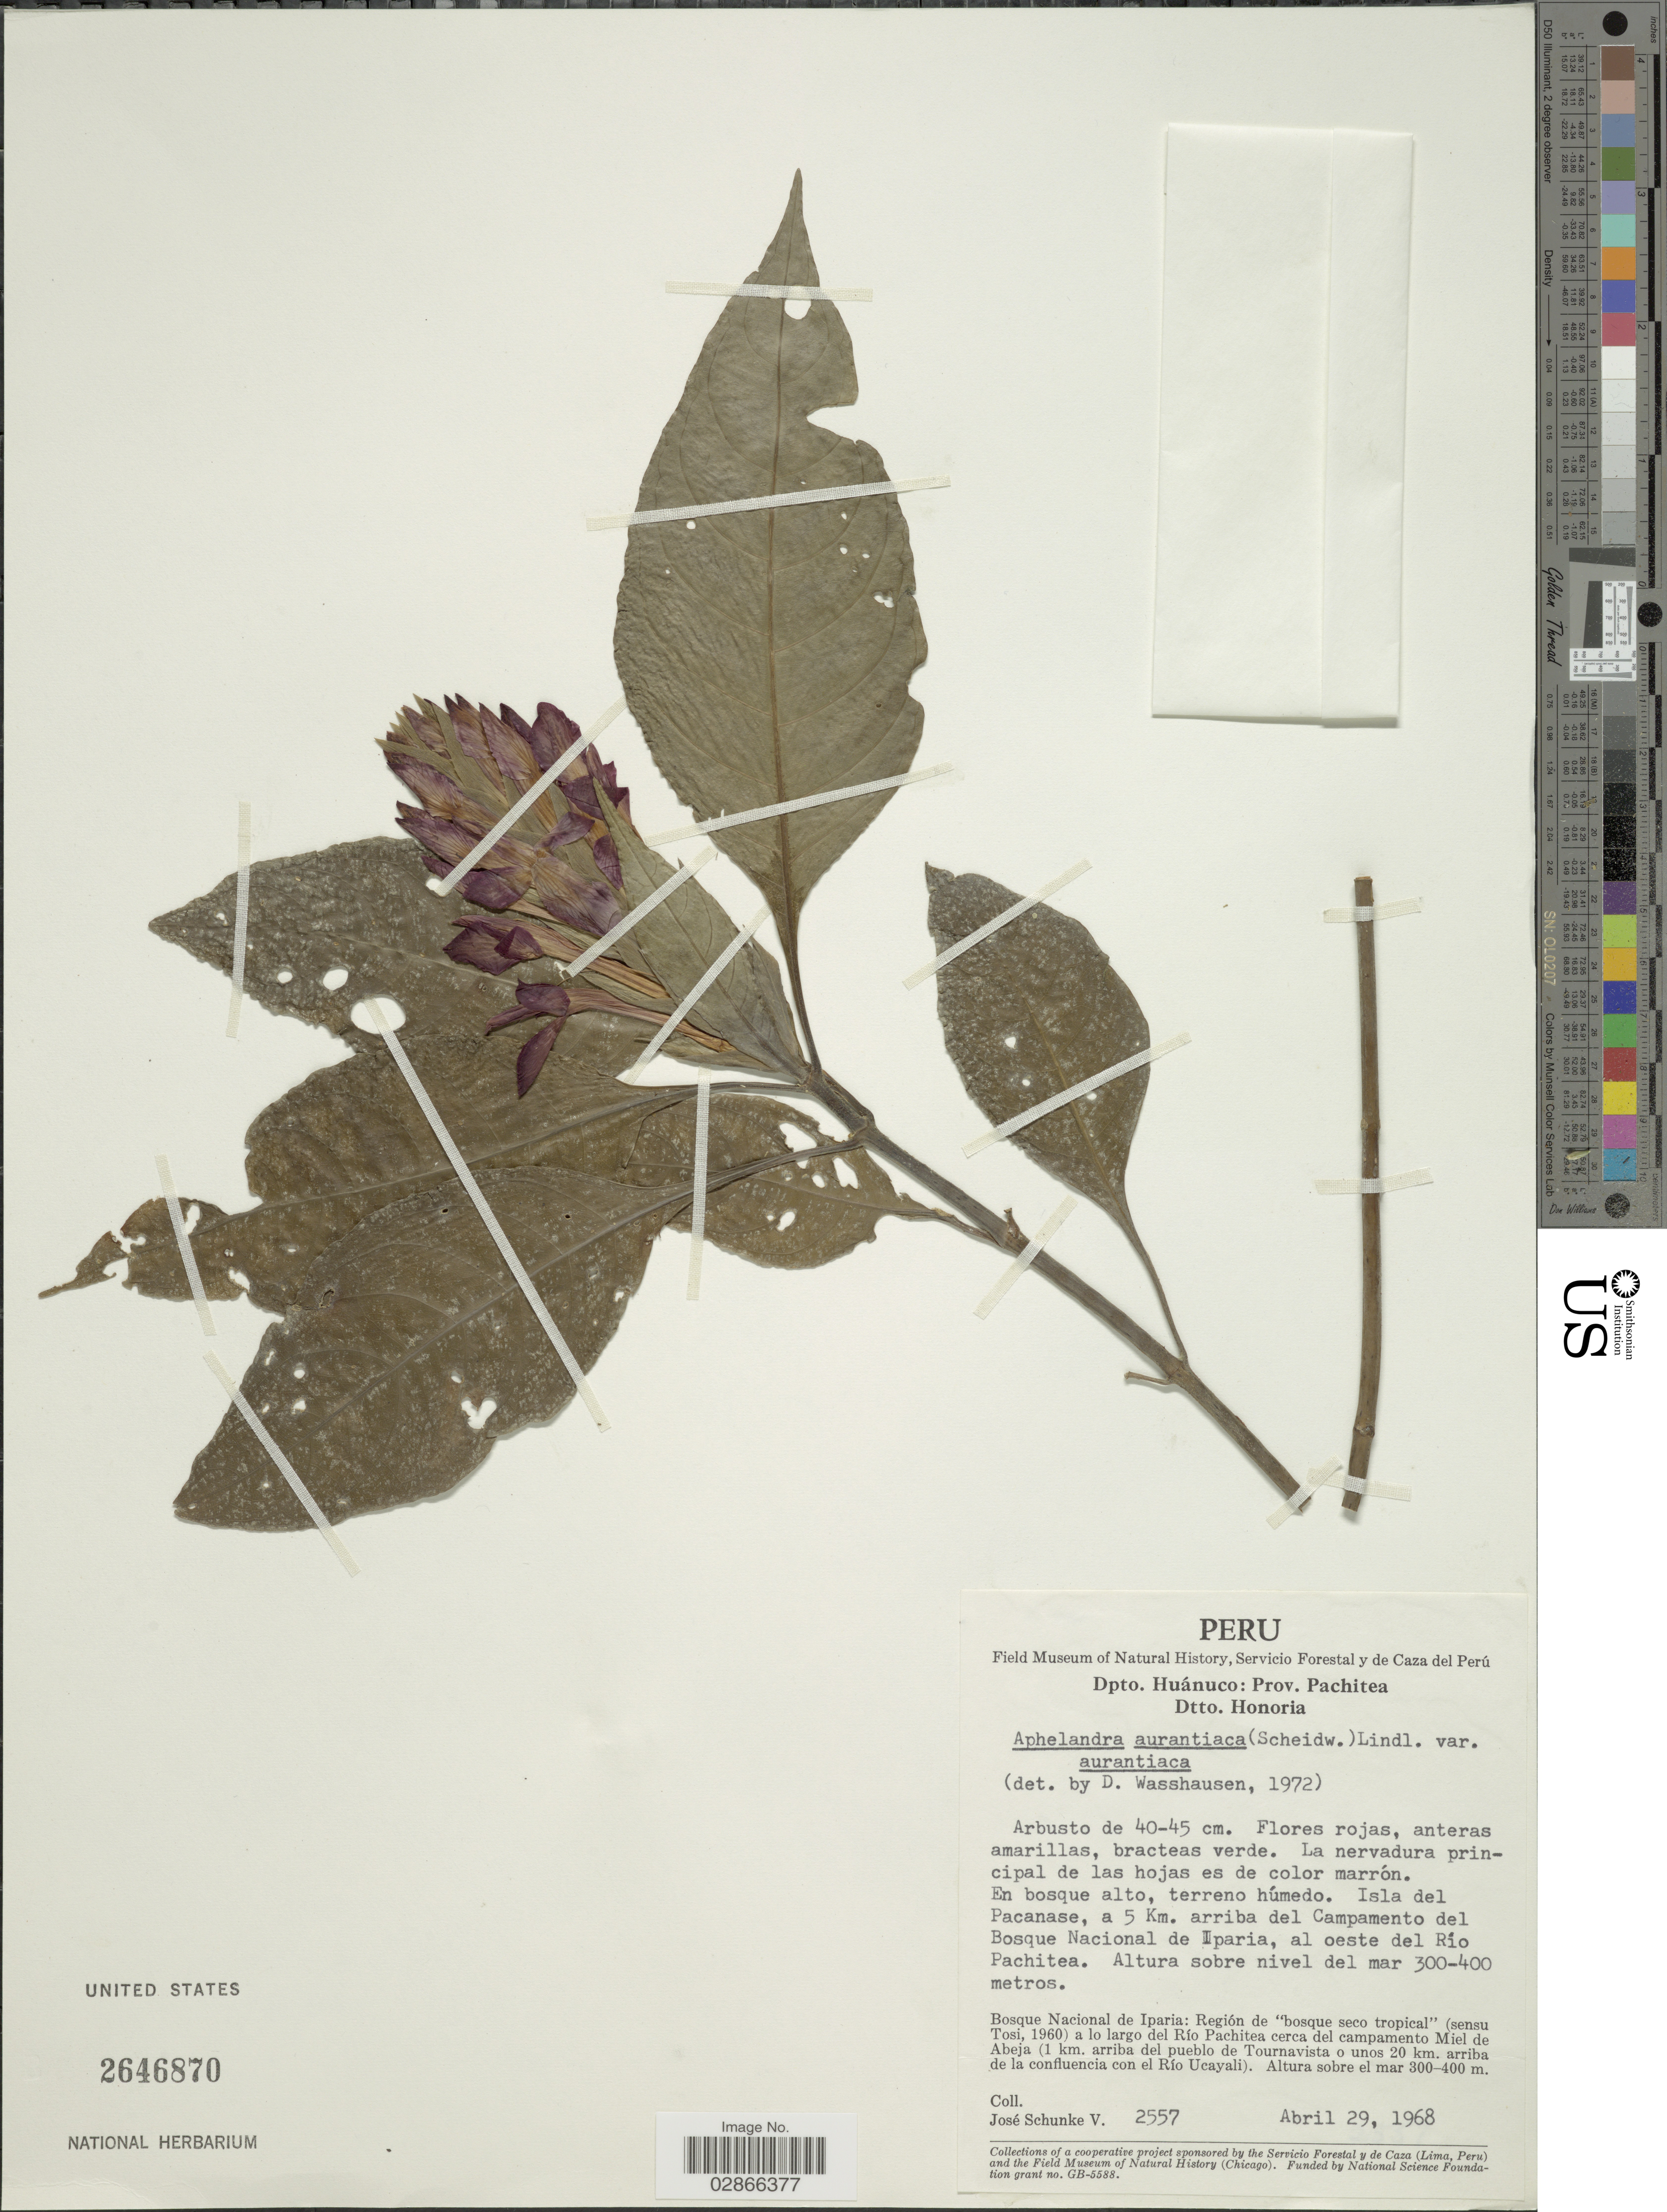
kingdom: Plantae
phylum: Tracheophyta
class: Magnoliopsida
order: Lamiales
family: Acanthaceae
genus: Aphelandra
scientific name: Aphelandra aurantiaca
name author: (Scheidw.) Lindl.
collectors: J. Schunke Vigo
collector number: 2557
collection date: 1968-04-29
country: Peru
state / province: Huánuco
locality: Dpto. Huánuco: Prov. Pachitea. Dtto. Honoria. Isla del Pacanase, a 5 Km. arriba del Campamento del Bosque Nacional de Iparia, al oeste del Río Pachitea. Bosque Nacional de Iparia: Región de "bosque seco tropical" a lo largo del Río Pachitea cerca del campamento Miel de Abeja (1 km. arriba del pueblo de Tournavista o unos 20 km. arriba de la confluencia con el Río Ucayali).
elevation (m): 300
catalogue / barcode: US 2646870